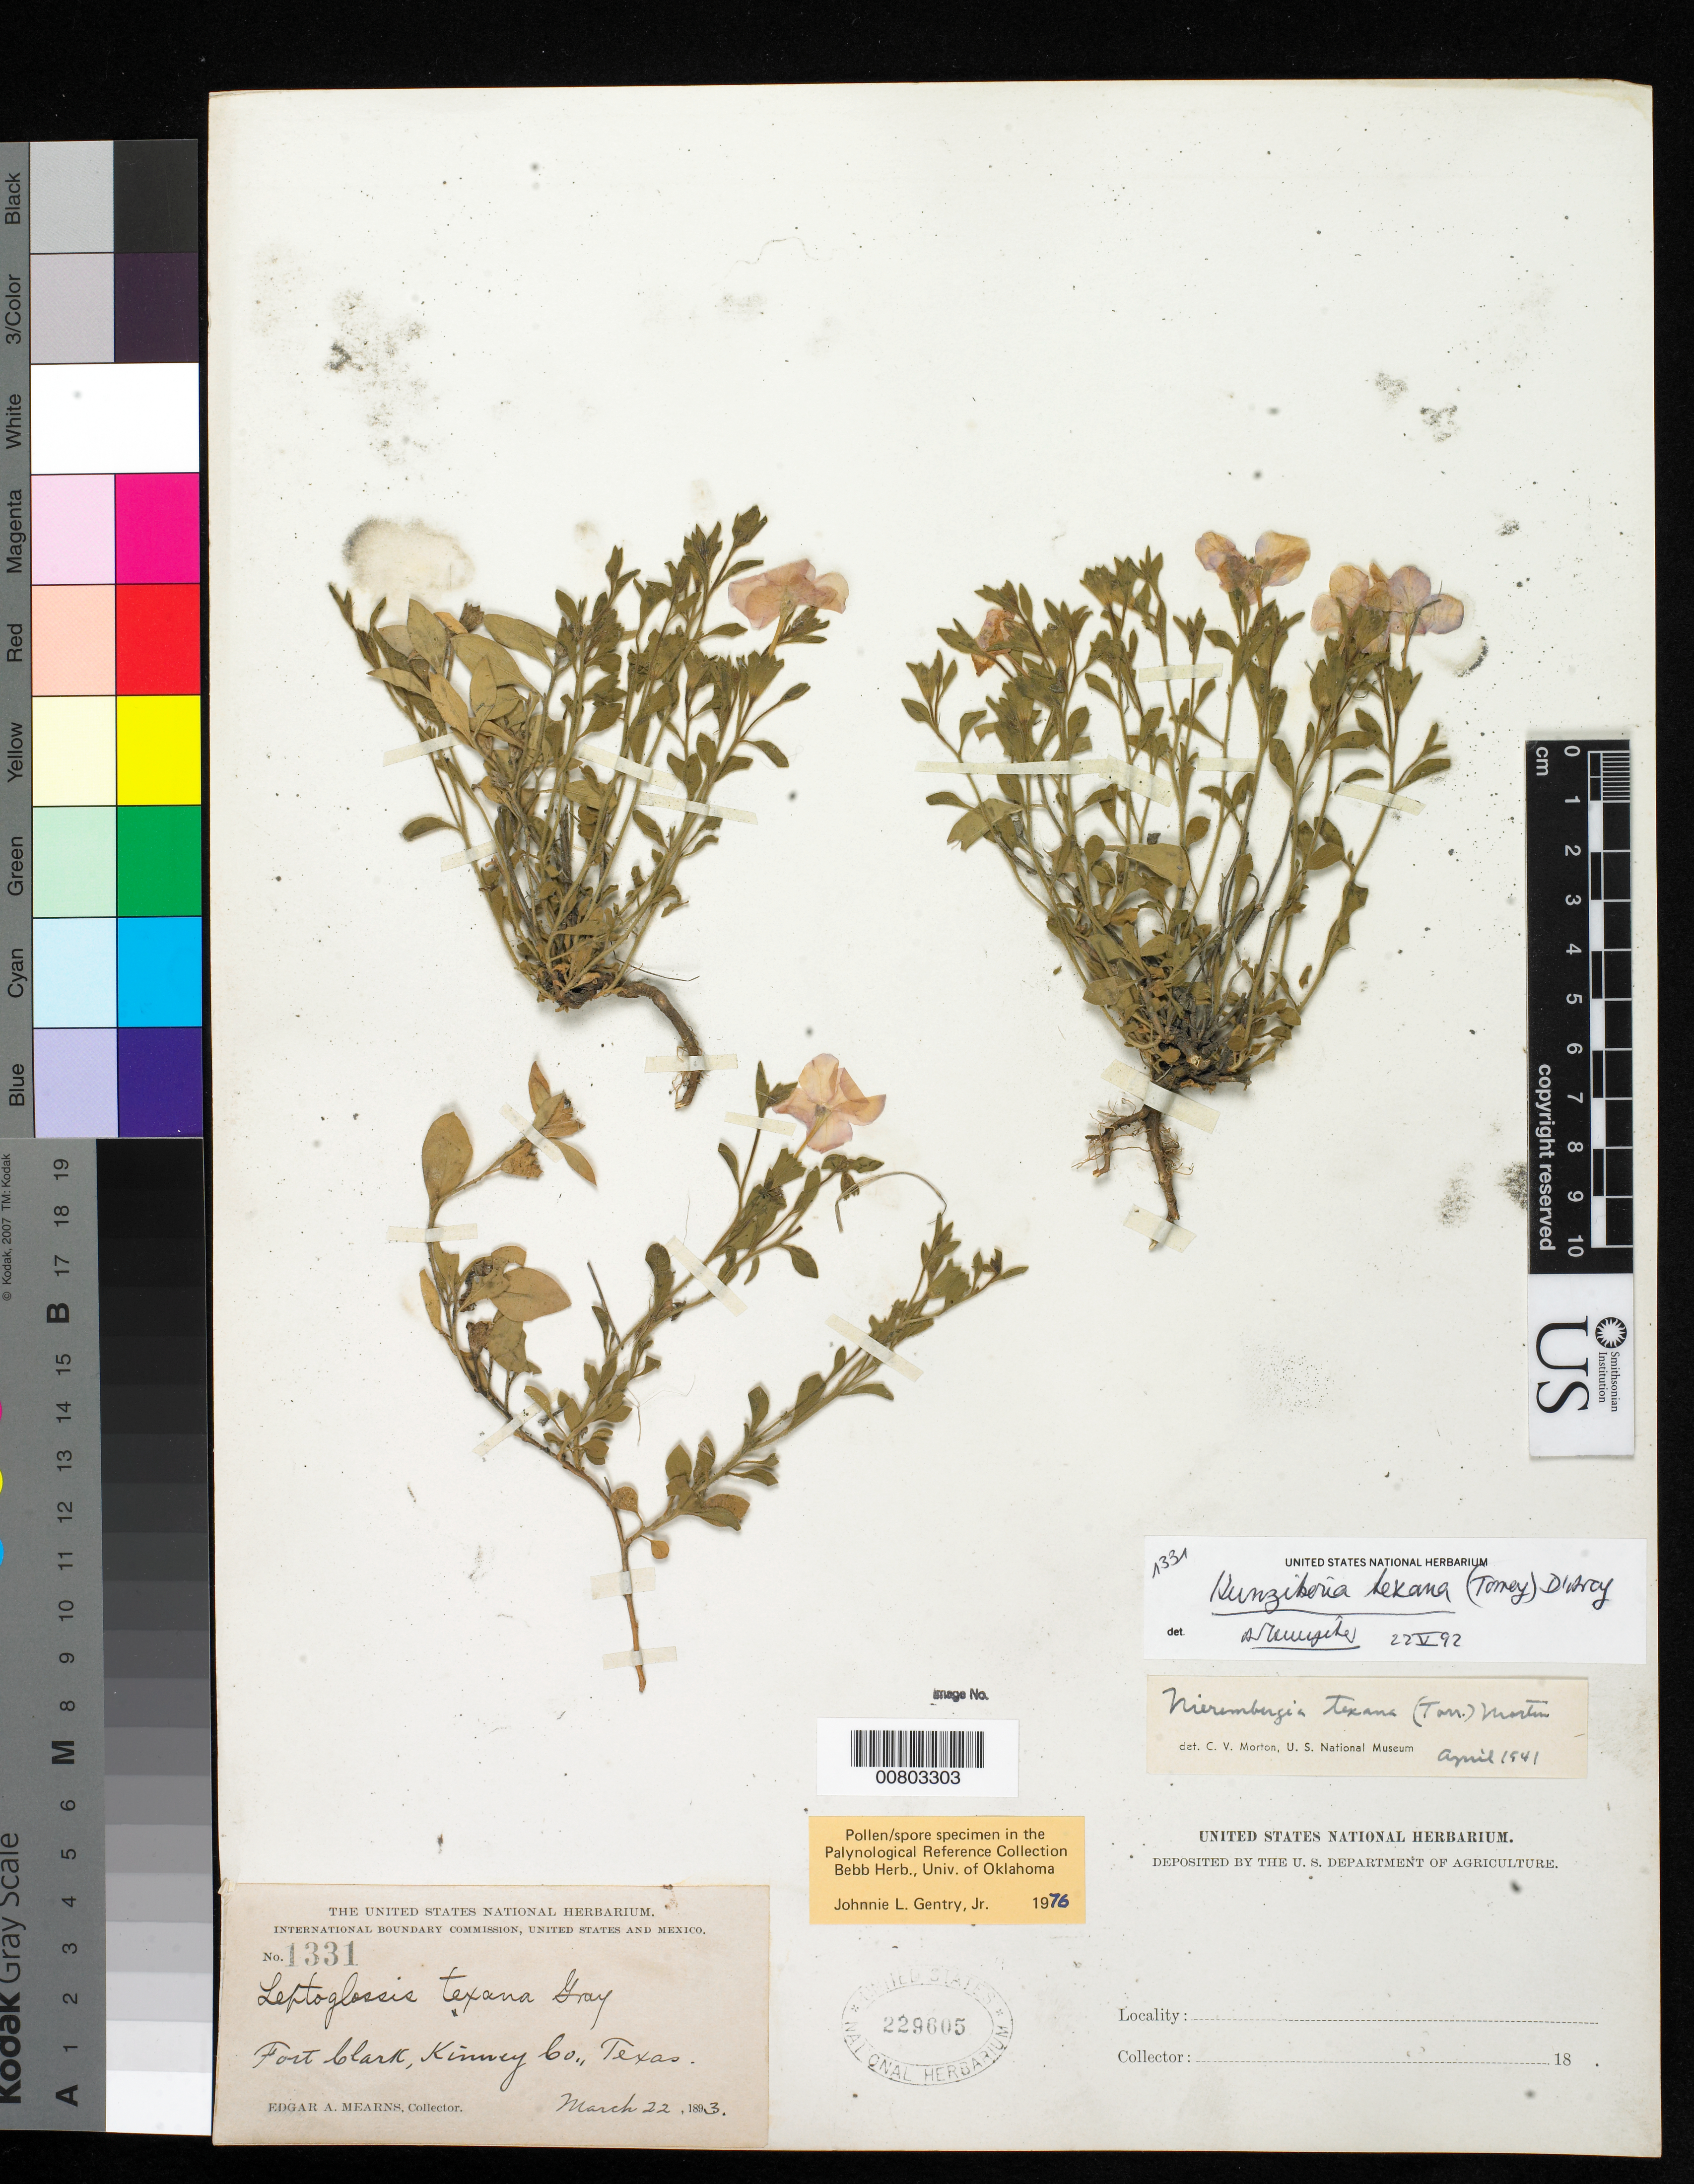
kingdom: Plantae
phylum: Tracheophyta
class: Magnoliopsida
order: Solanales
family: Solanaceae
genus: Hunzikeria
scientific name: Hunzikeria texana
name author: (Torr.) D'Arcy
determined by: Hunziker, A. T.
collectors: E. A. Mearns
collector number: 1331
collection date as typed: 22 Mar 1893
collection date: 1893-03-22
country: United States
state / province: Texas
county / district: Kinney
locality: Fort Clark, Kinney County, Texas.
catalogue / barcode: US 229605